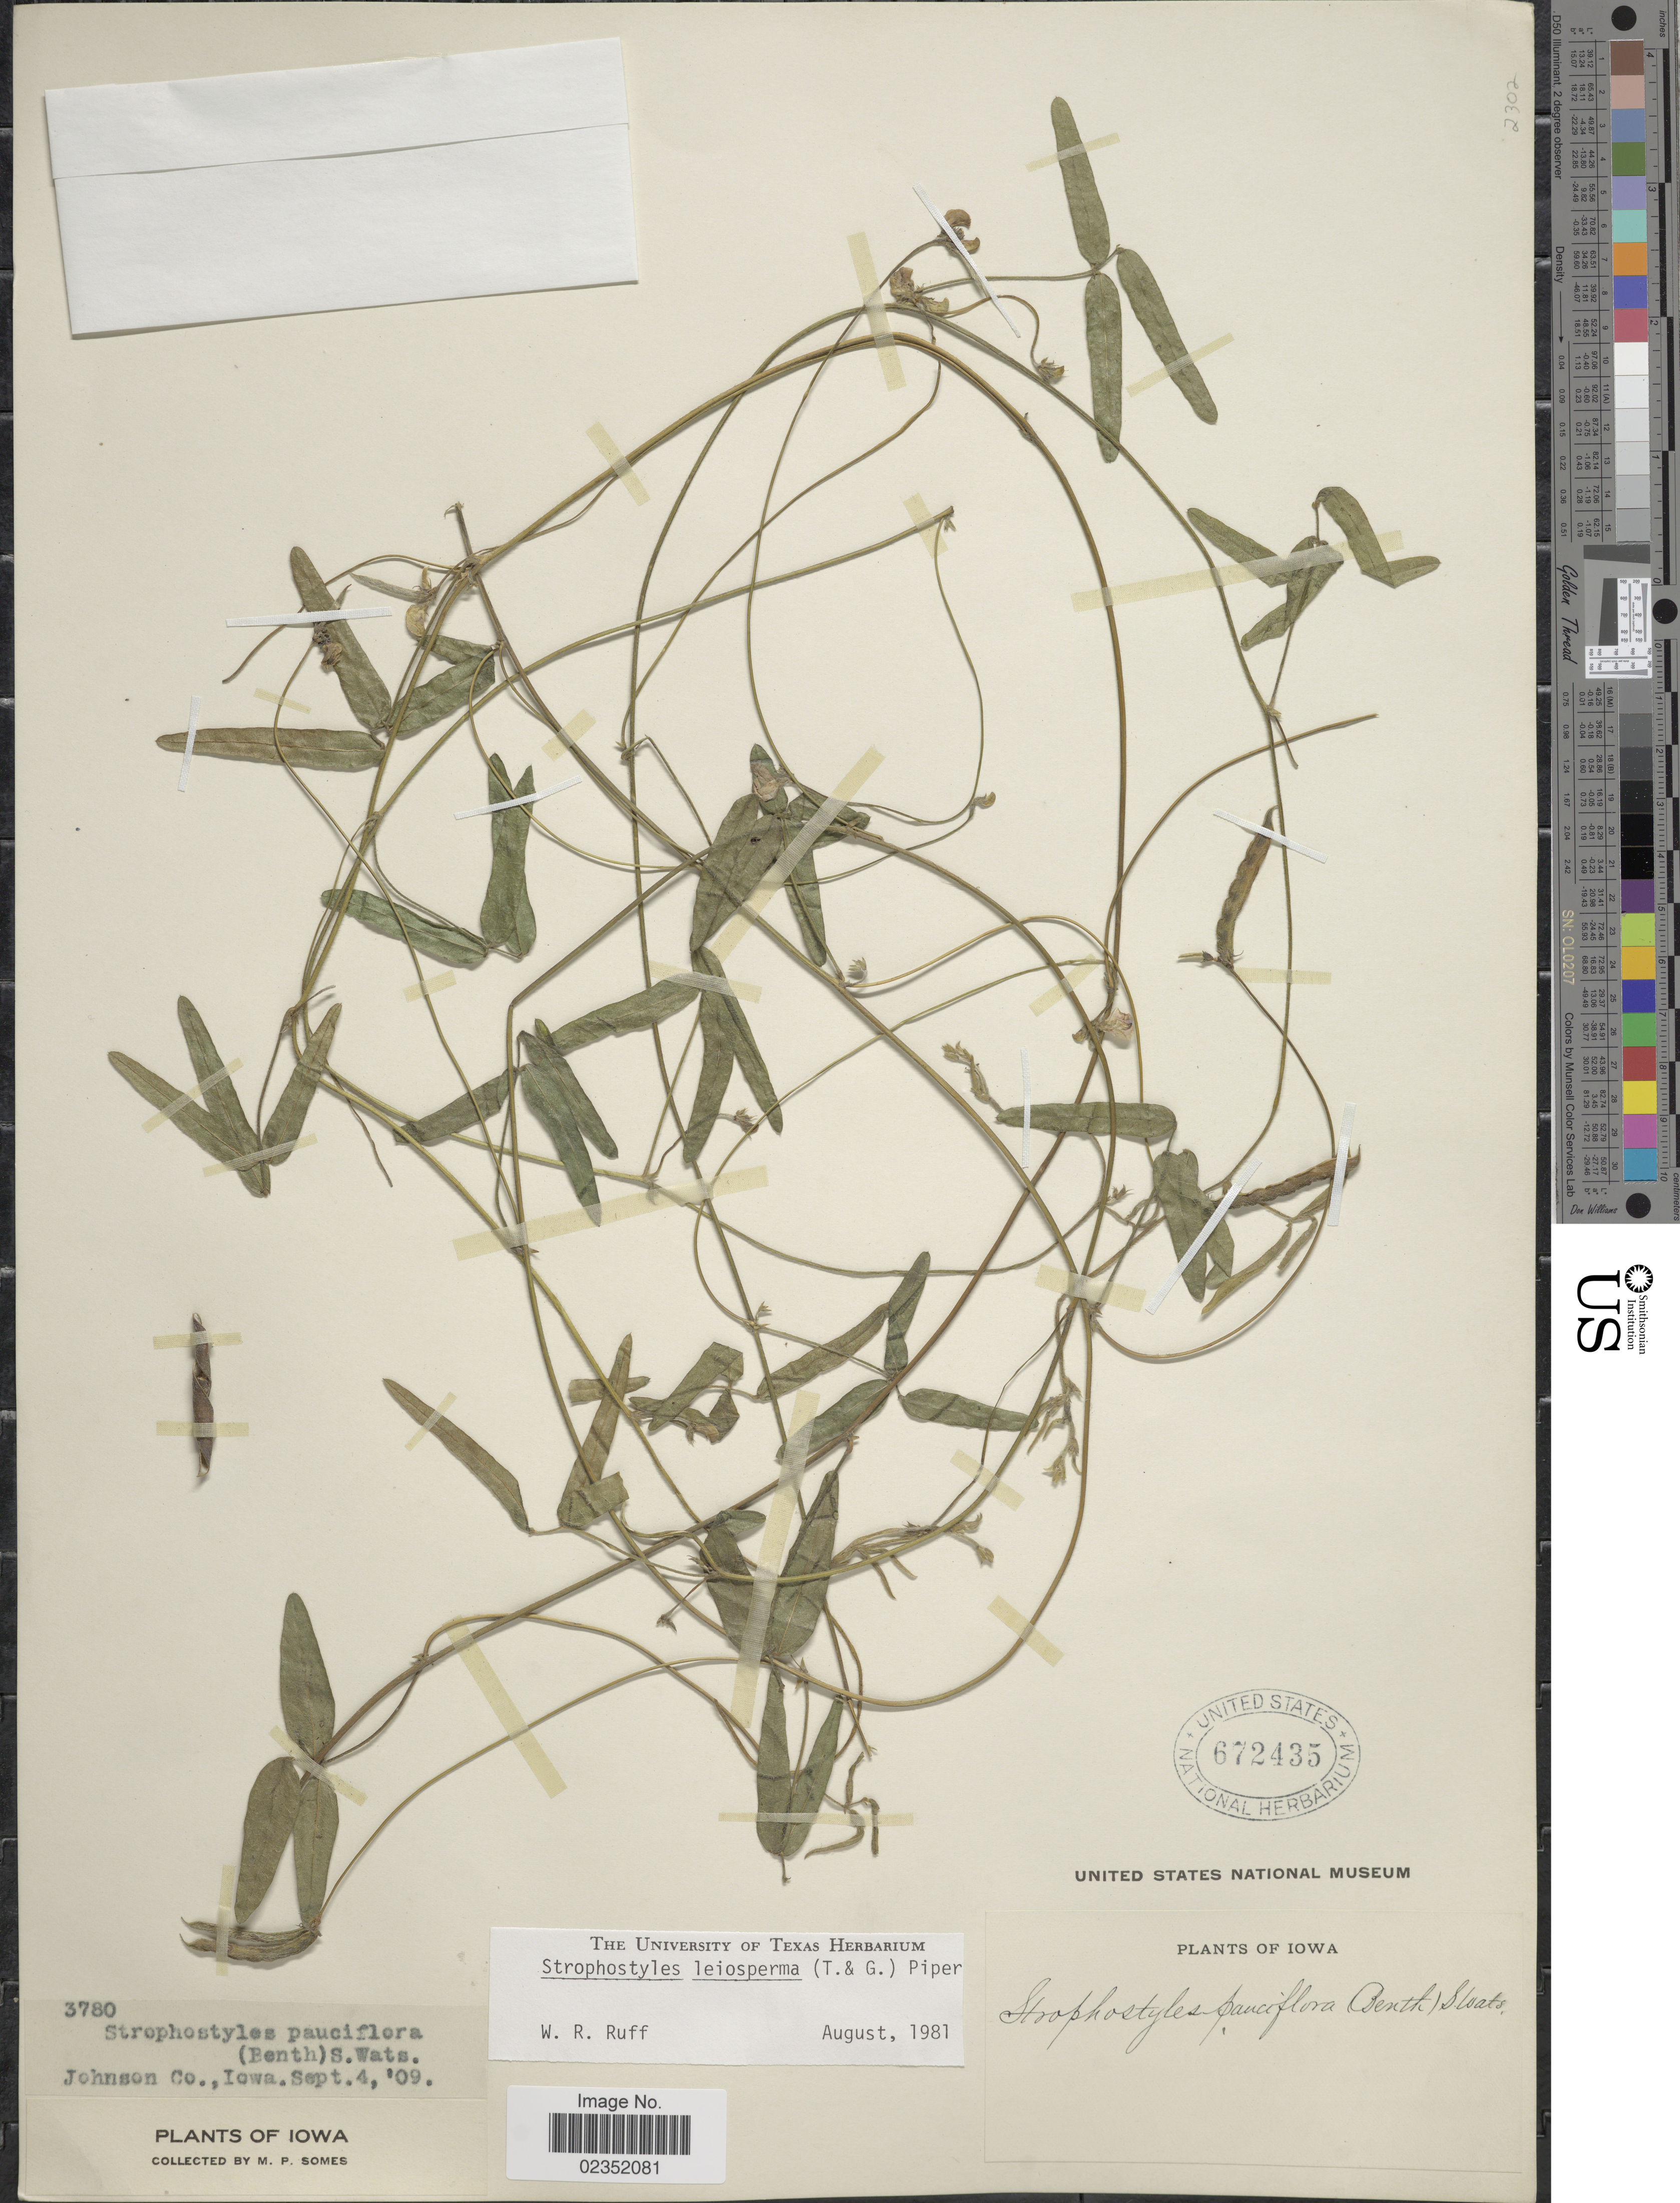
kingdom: Plantae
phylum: Tracheophyta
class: Magnoliopsida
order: Fabales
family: Fabaceae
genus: Strophostyles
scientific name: Strophostyles leiosperma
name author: (Torr. & A. Gray) Piper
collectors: M. Somes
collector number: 3780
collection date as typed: Transcribed d/m/y: 4/9/9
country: United States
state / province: Iowa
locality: Johnson Co.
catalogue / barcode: US 672435